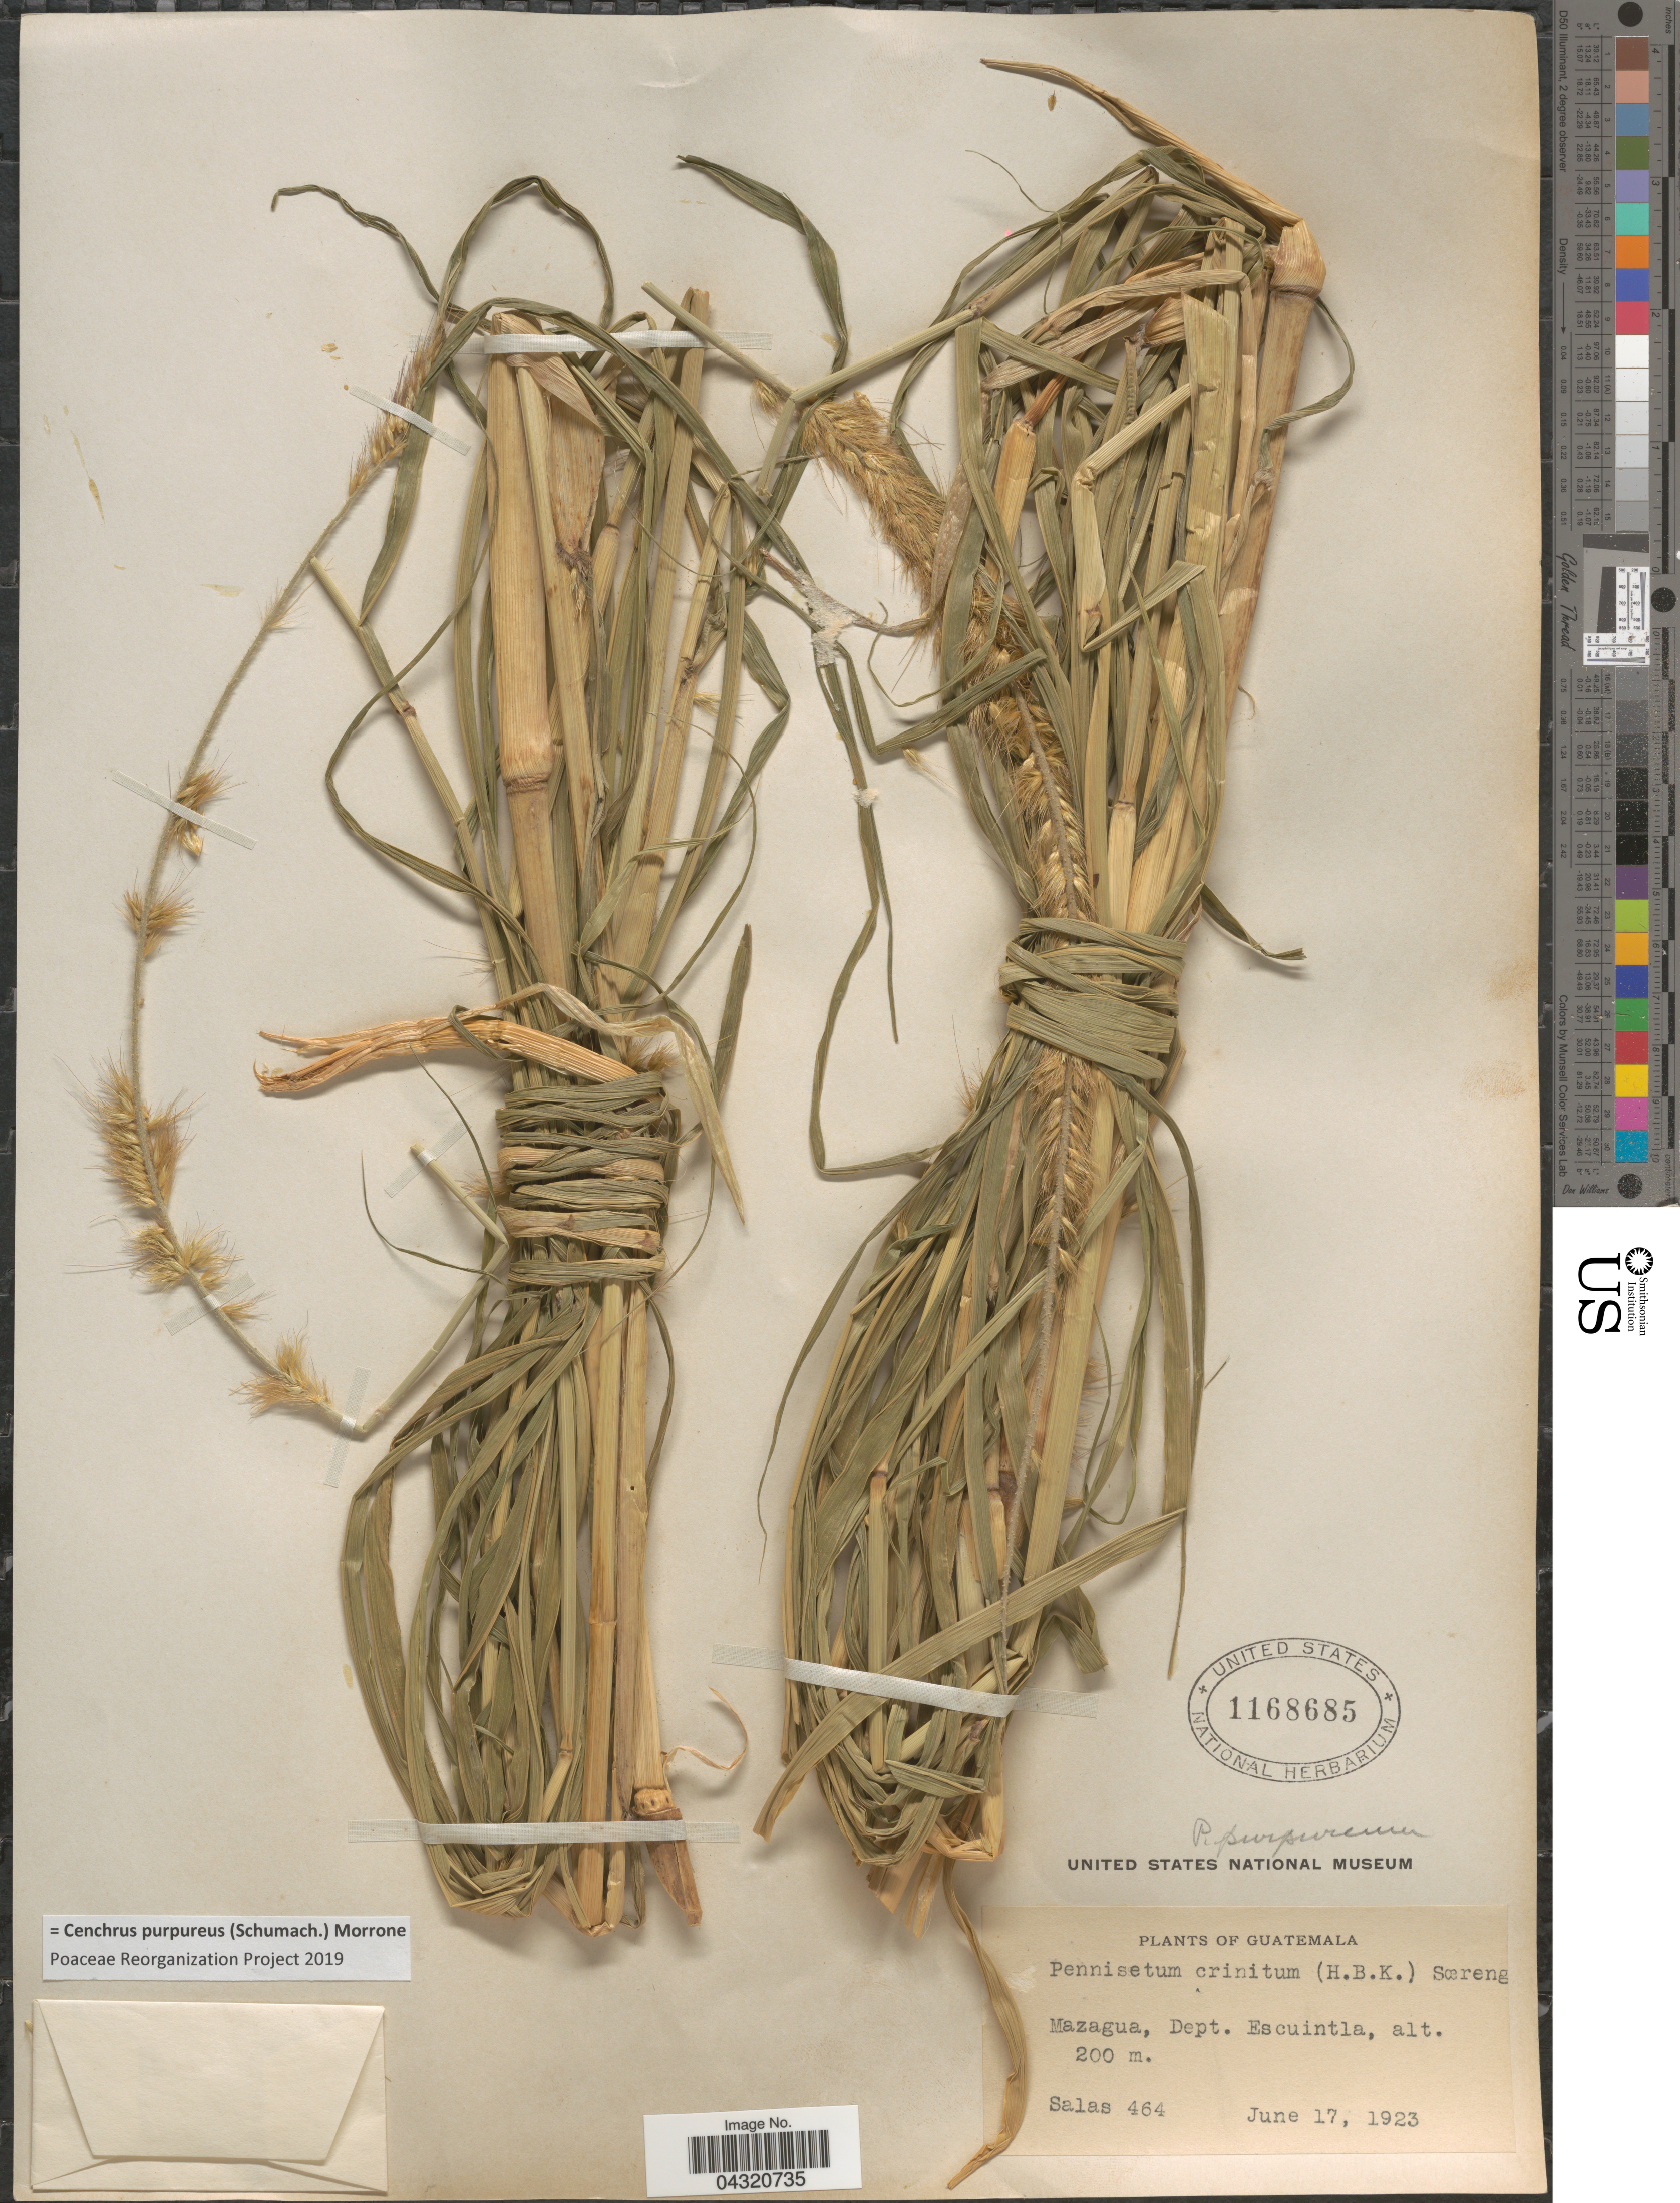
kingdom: Plantae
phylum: Tracheophyta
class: Liliopsida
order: Poales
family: Poaceae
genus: Cenchrus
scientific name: Cenchrus purpureus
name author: (Schumach.) Morrone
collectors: Salas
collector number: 464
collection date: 1923-06-17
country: Guatemala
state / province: Escuintla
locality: Mazagua, Dept. Escuintla.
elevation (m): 200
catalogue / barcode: US 1168685